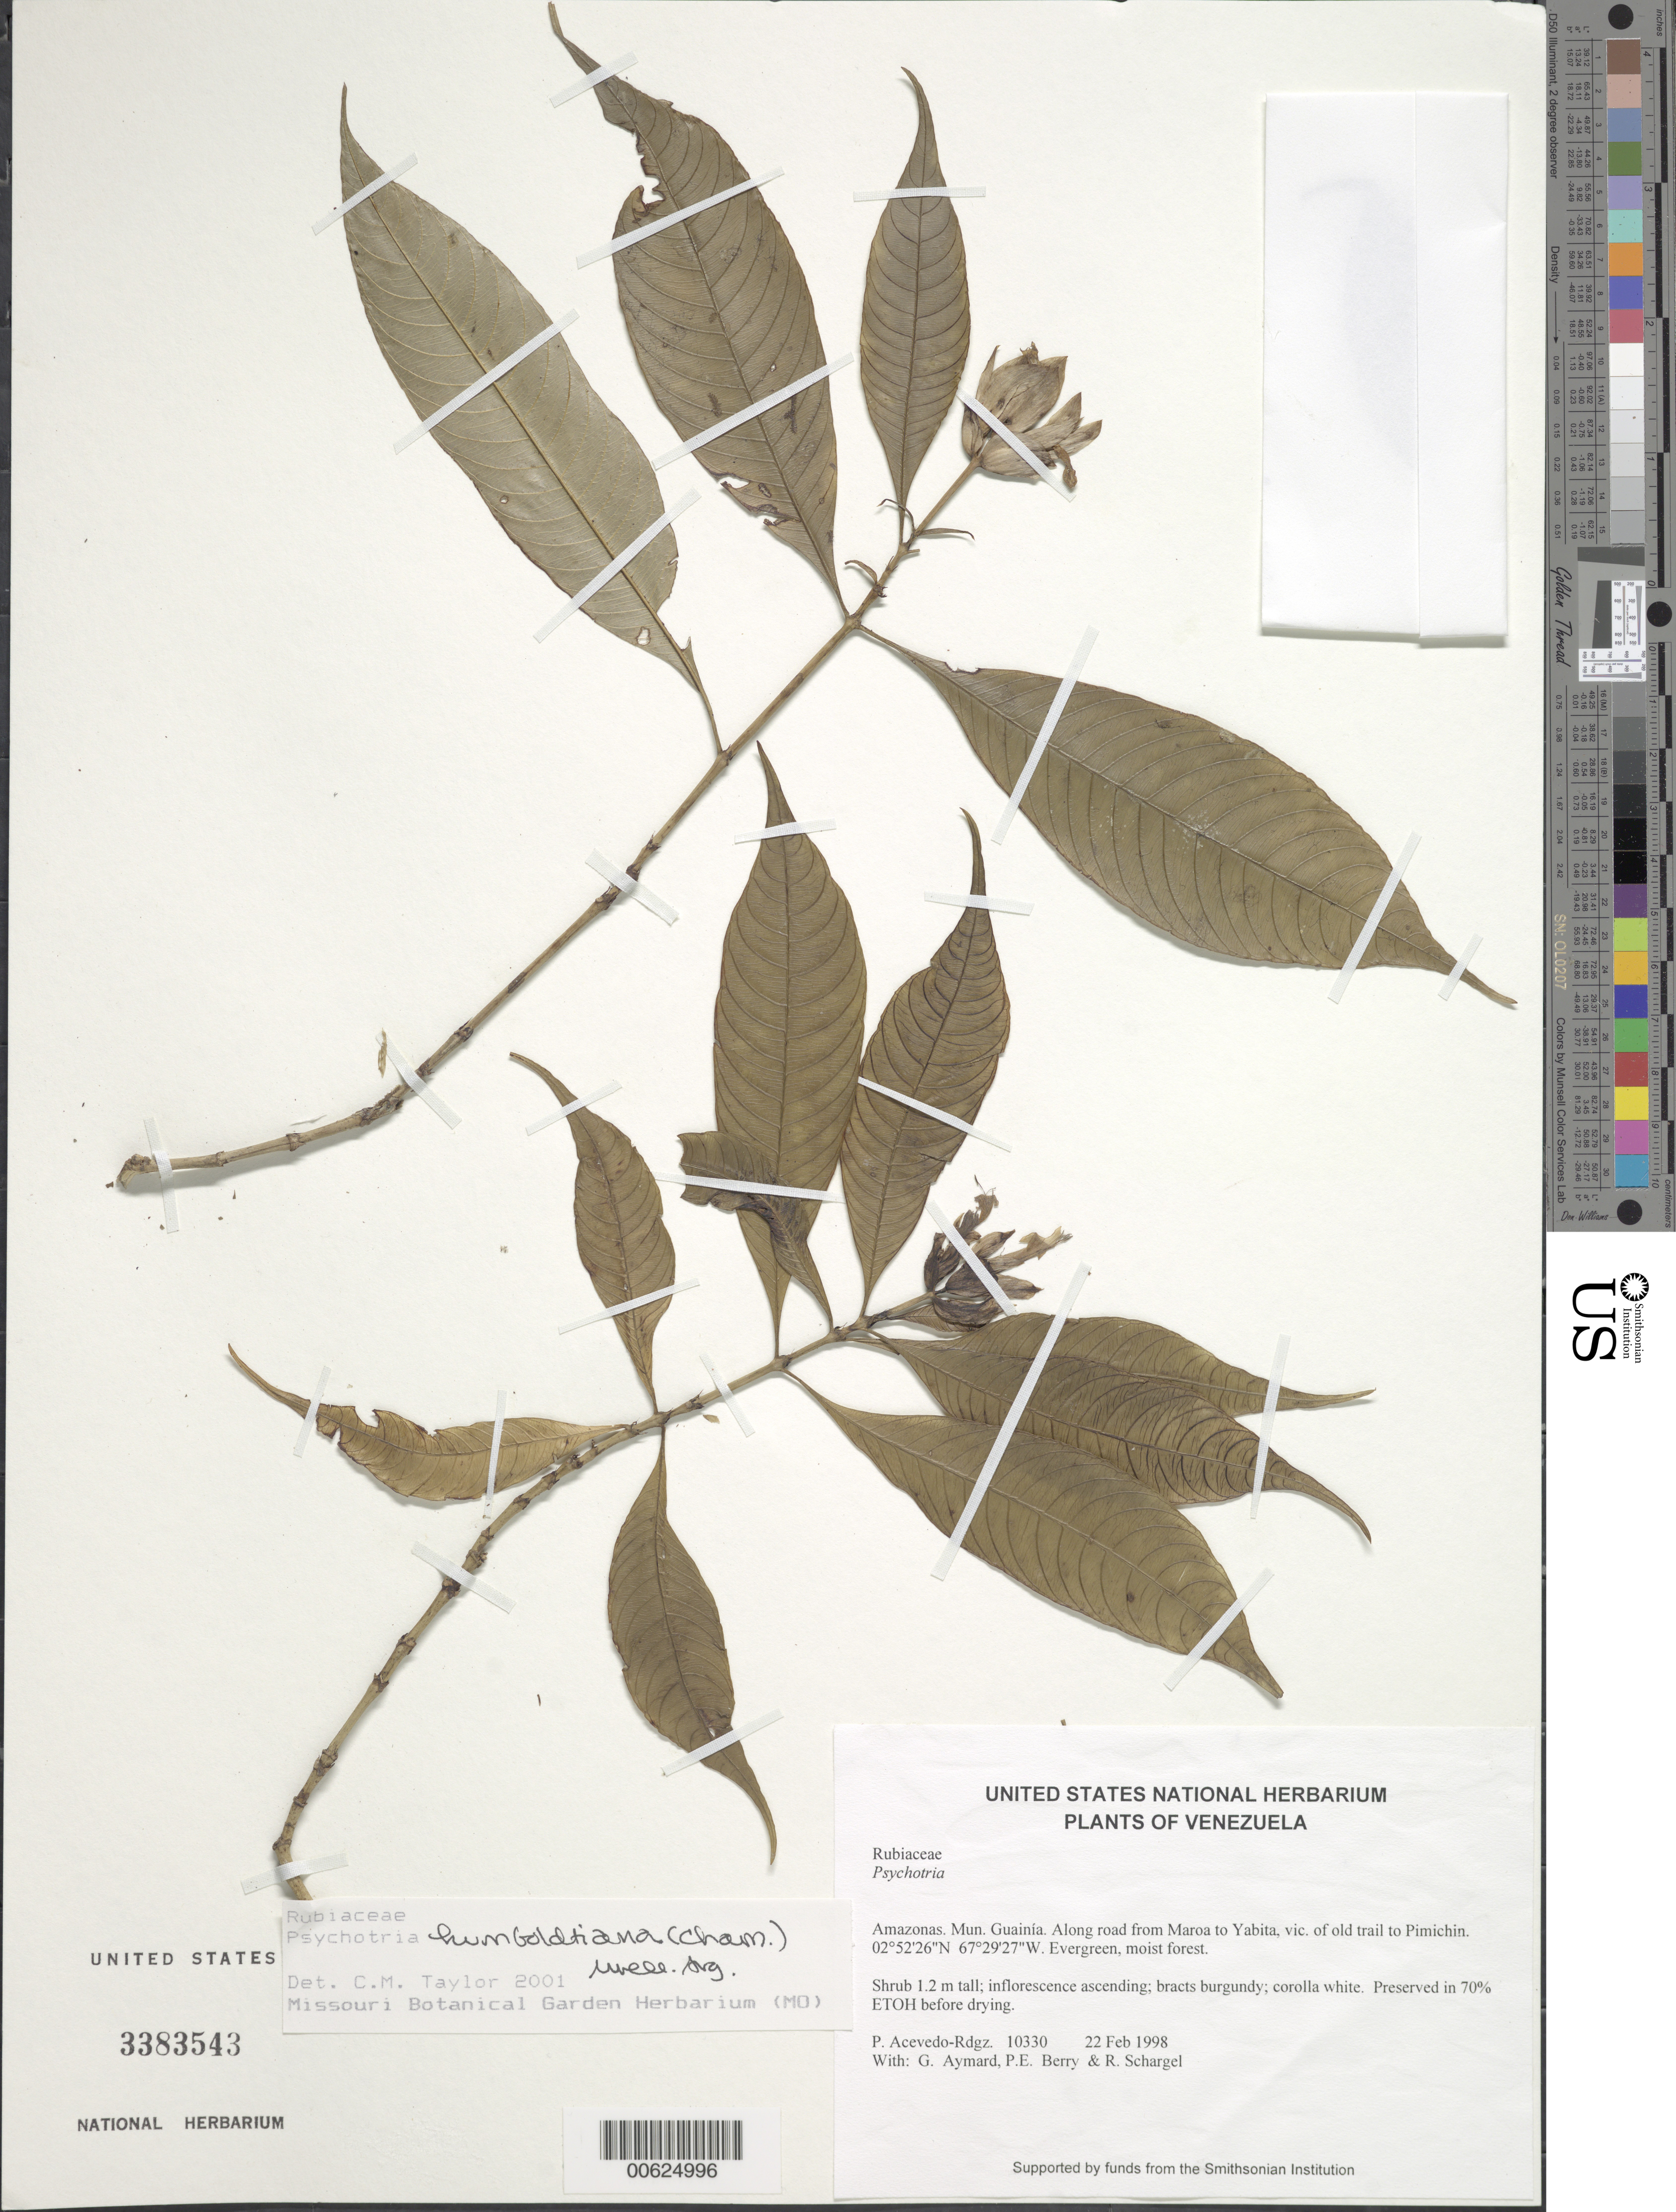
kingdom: Plantae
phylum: Tracheophyta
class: Magnoliopsida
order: Gentianales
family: Rubiaceae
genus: Psychotria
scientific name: Psychotria humboldtiana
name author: (Cham.) Müll. Arg.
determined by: Taylor, Charlotte M.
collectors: P. Acevedo-Rodr., G. A. Aymard, P. E. Berry & R. Schargel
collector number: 10330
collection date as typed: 22 Feb 1998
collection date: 1998-02-22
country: Venezuela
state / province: Amazonas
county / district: Maroa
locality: Along road from Maroa to Yabita, vic. of old trail to Pimichin.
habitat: Evergreen, moist forest.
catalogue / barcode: US 3383543